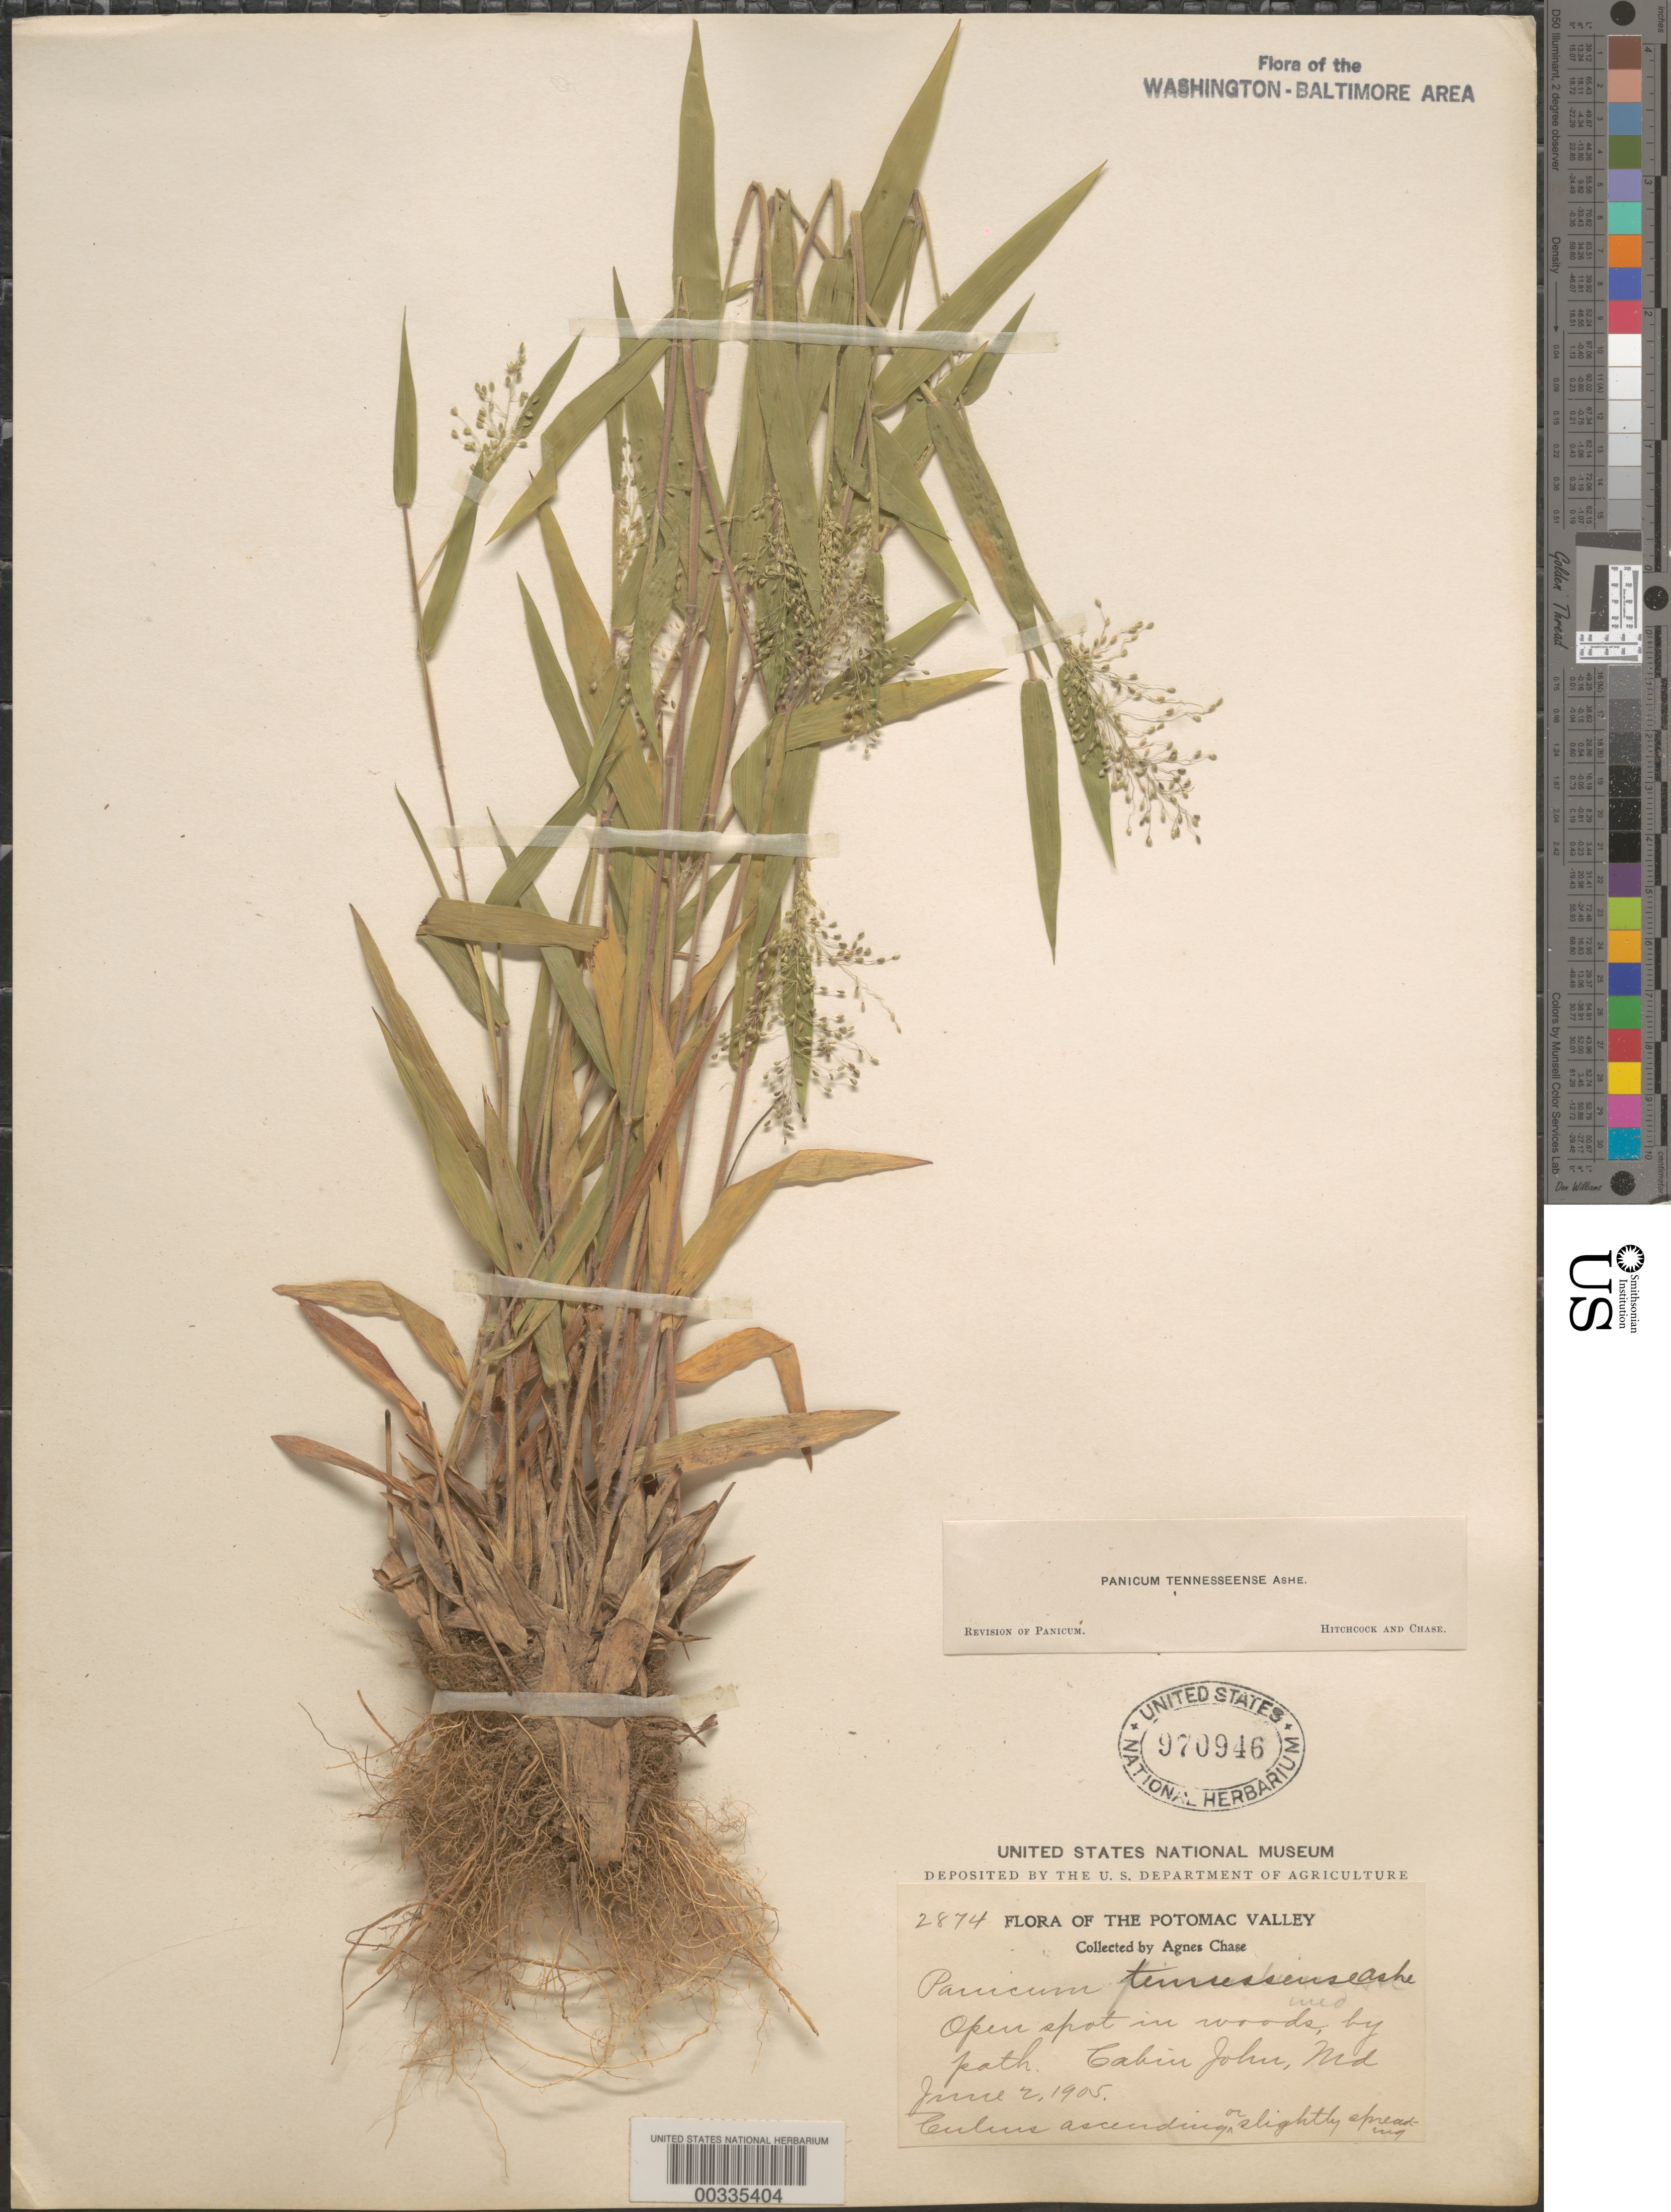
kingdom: Plantae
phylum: Tracheophyta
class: Liliopsida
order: Poales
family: Poaceae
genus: Dichanthelium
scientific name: Dichanthelium acuminatum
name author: (Sw.) Gould & C.A. Clark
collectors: A. Chase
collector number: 2874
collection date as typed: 02 Jun 1905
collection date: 1905-06-02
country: United States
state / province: Maryland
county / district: Montgomery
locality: Cabin John C. & O. Canal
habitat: Open spot in woods, by path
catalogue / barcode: US 970946